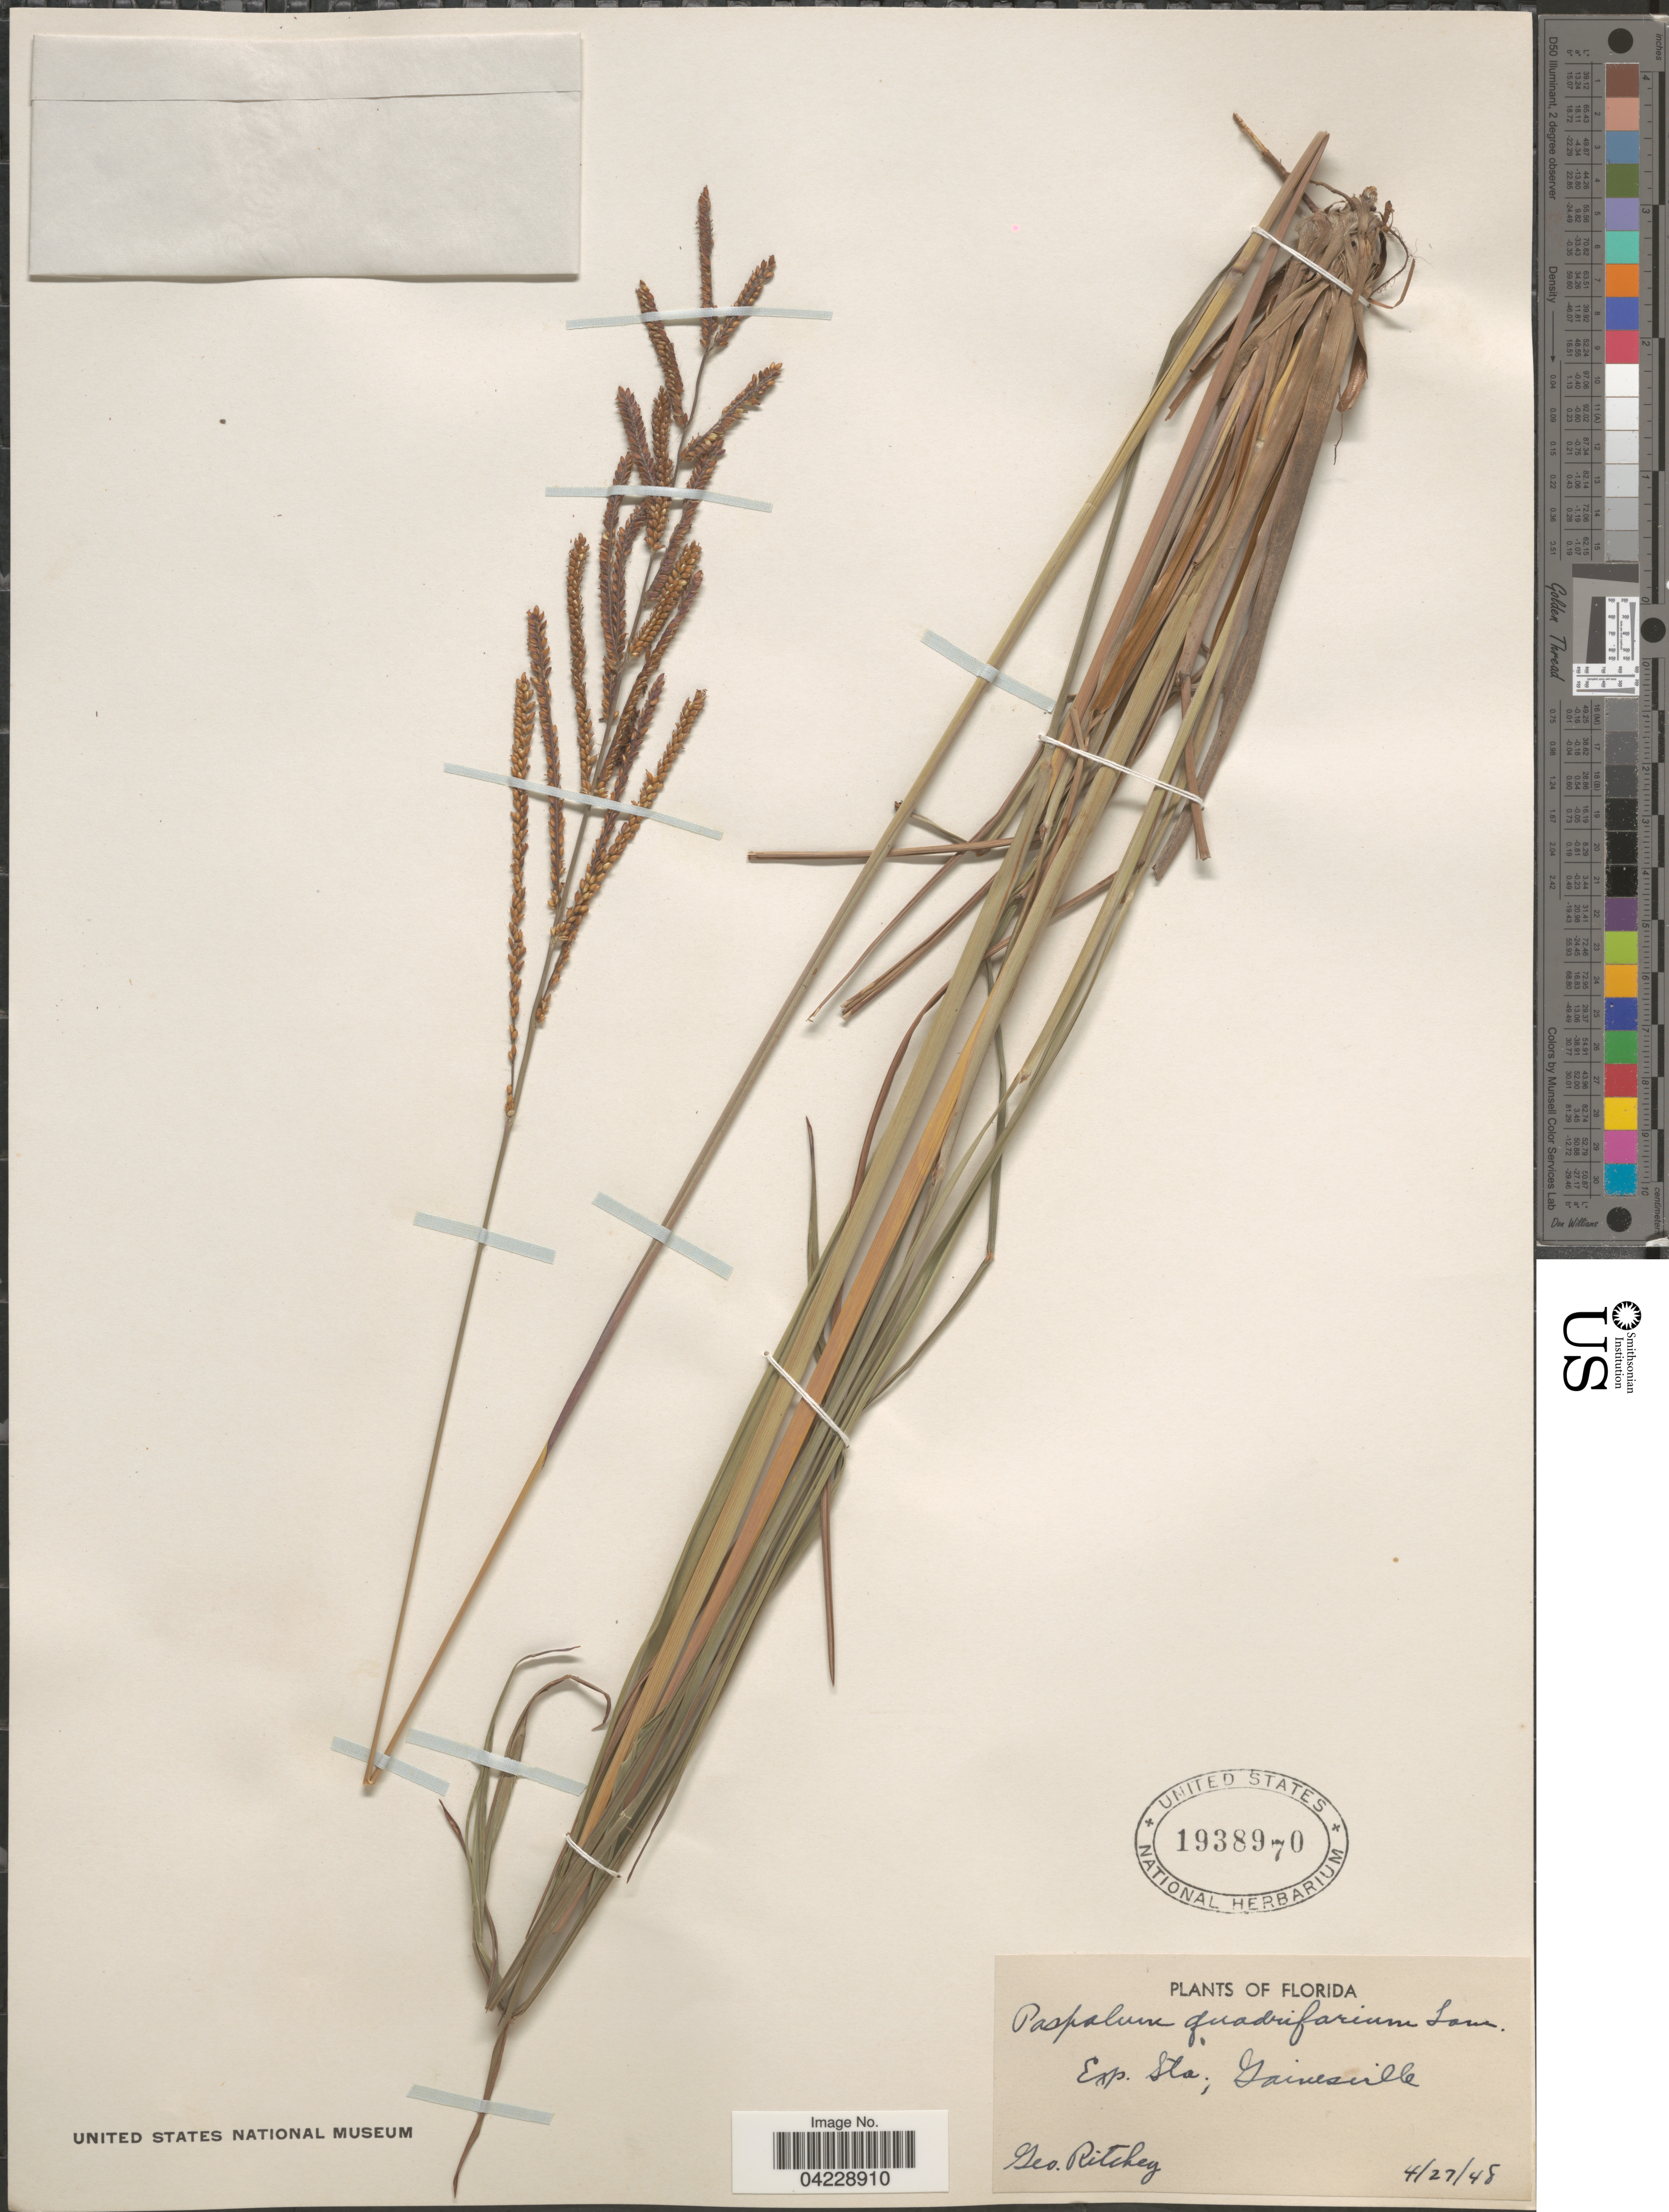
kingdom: Plantae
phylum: Tracheophyta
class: Liliopsida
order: Poales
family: Poaceae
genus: Paspalum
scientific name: Paspalum quadrifarium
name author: Lam.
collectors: G. Ritchey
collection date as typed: Transcribed d/m/y: 27/4/48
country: United States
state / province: Florida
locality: Exp. Sta., Gainesville.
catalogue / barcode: US 1938970